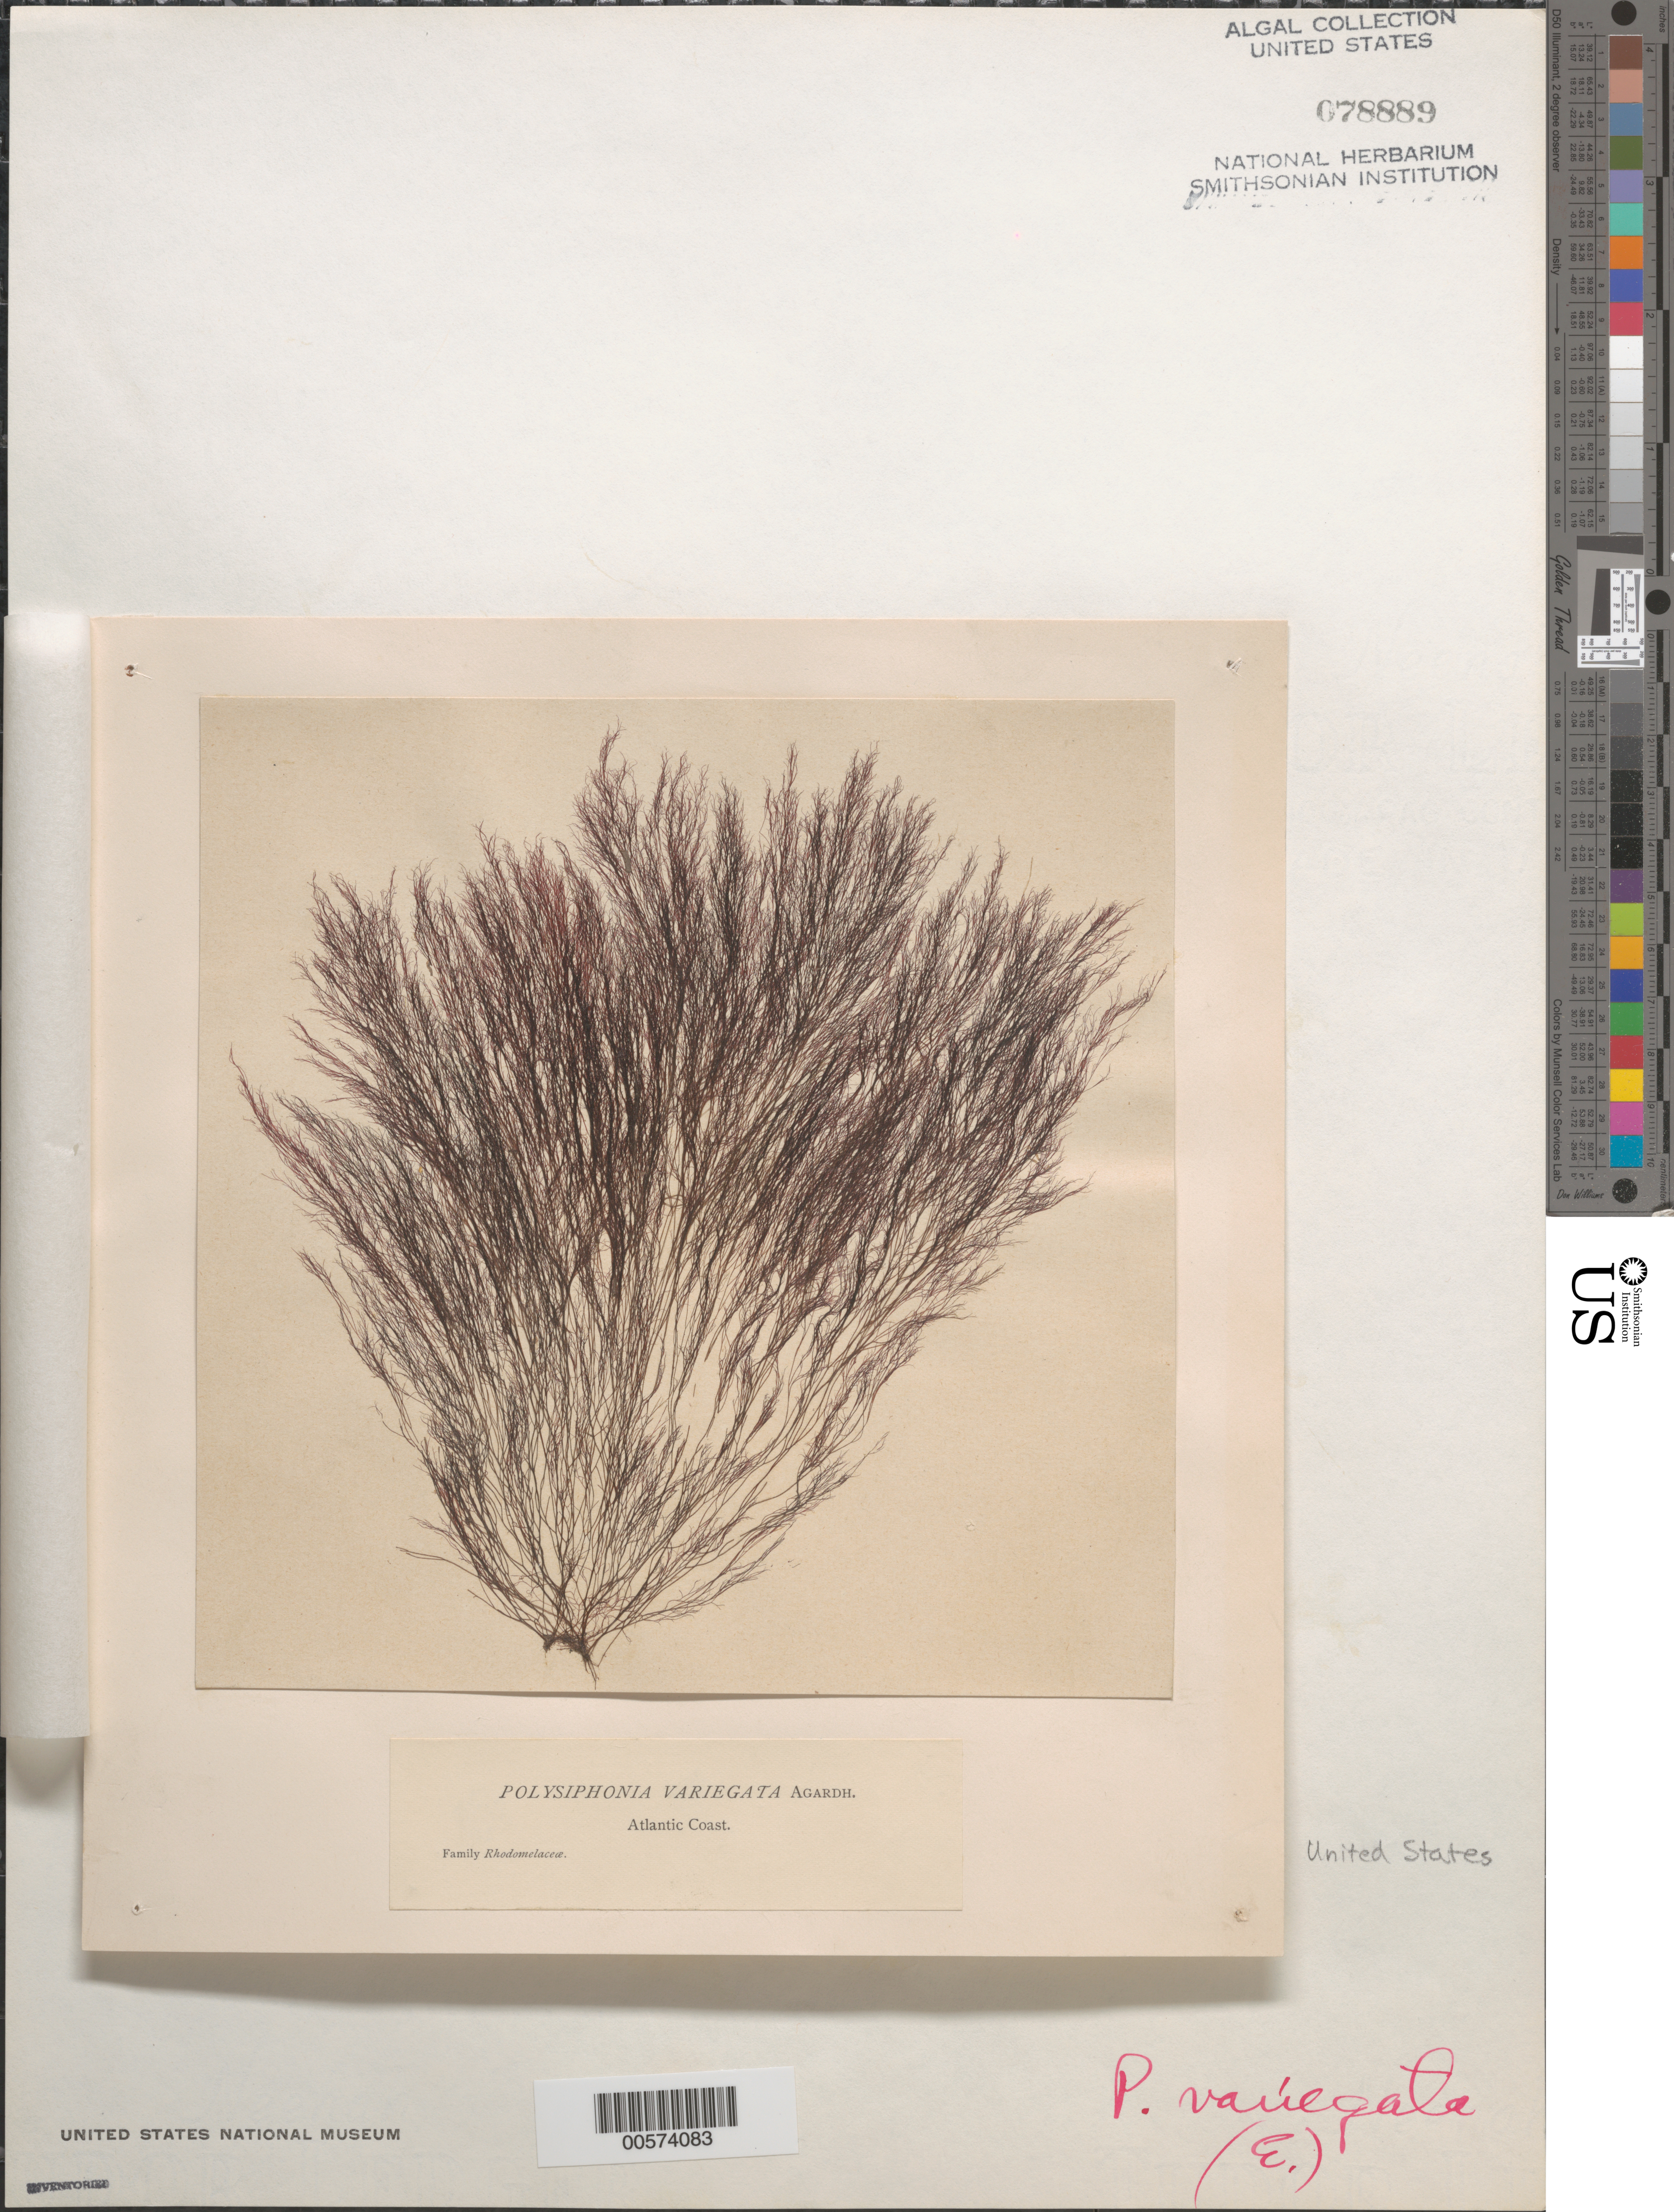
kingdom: Plantae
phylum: Rhodophyta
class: Florideophyceae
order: Ceramiales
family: Rhodomelaceae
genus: Carradoriella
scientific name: Carradoriella denudata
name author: (Dillwyn) Savoie & G.W. Saunders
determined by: Algae name updating Project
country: United States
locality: Atlantic Ocean coast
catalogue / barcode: US 78889